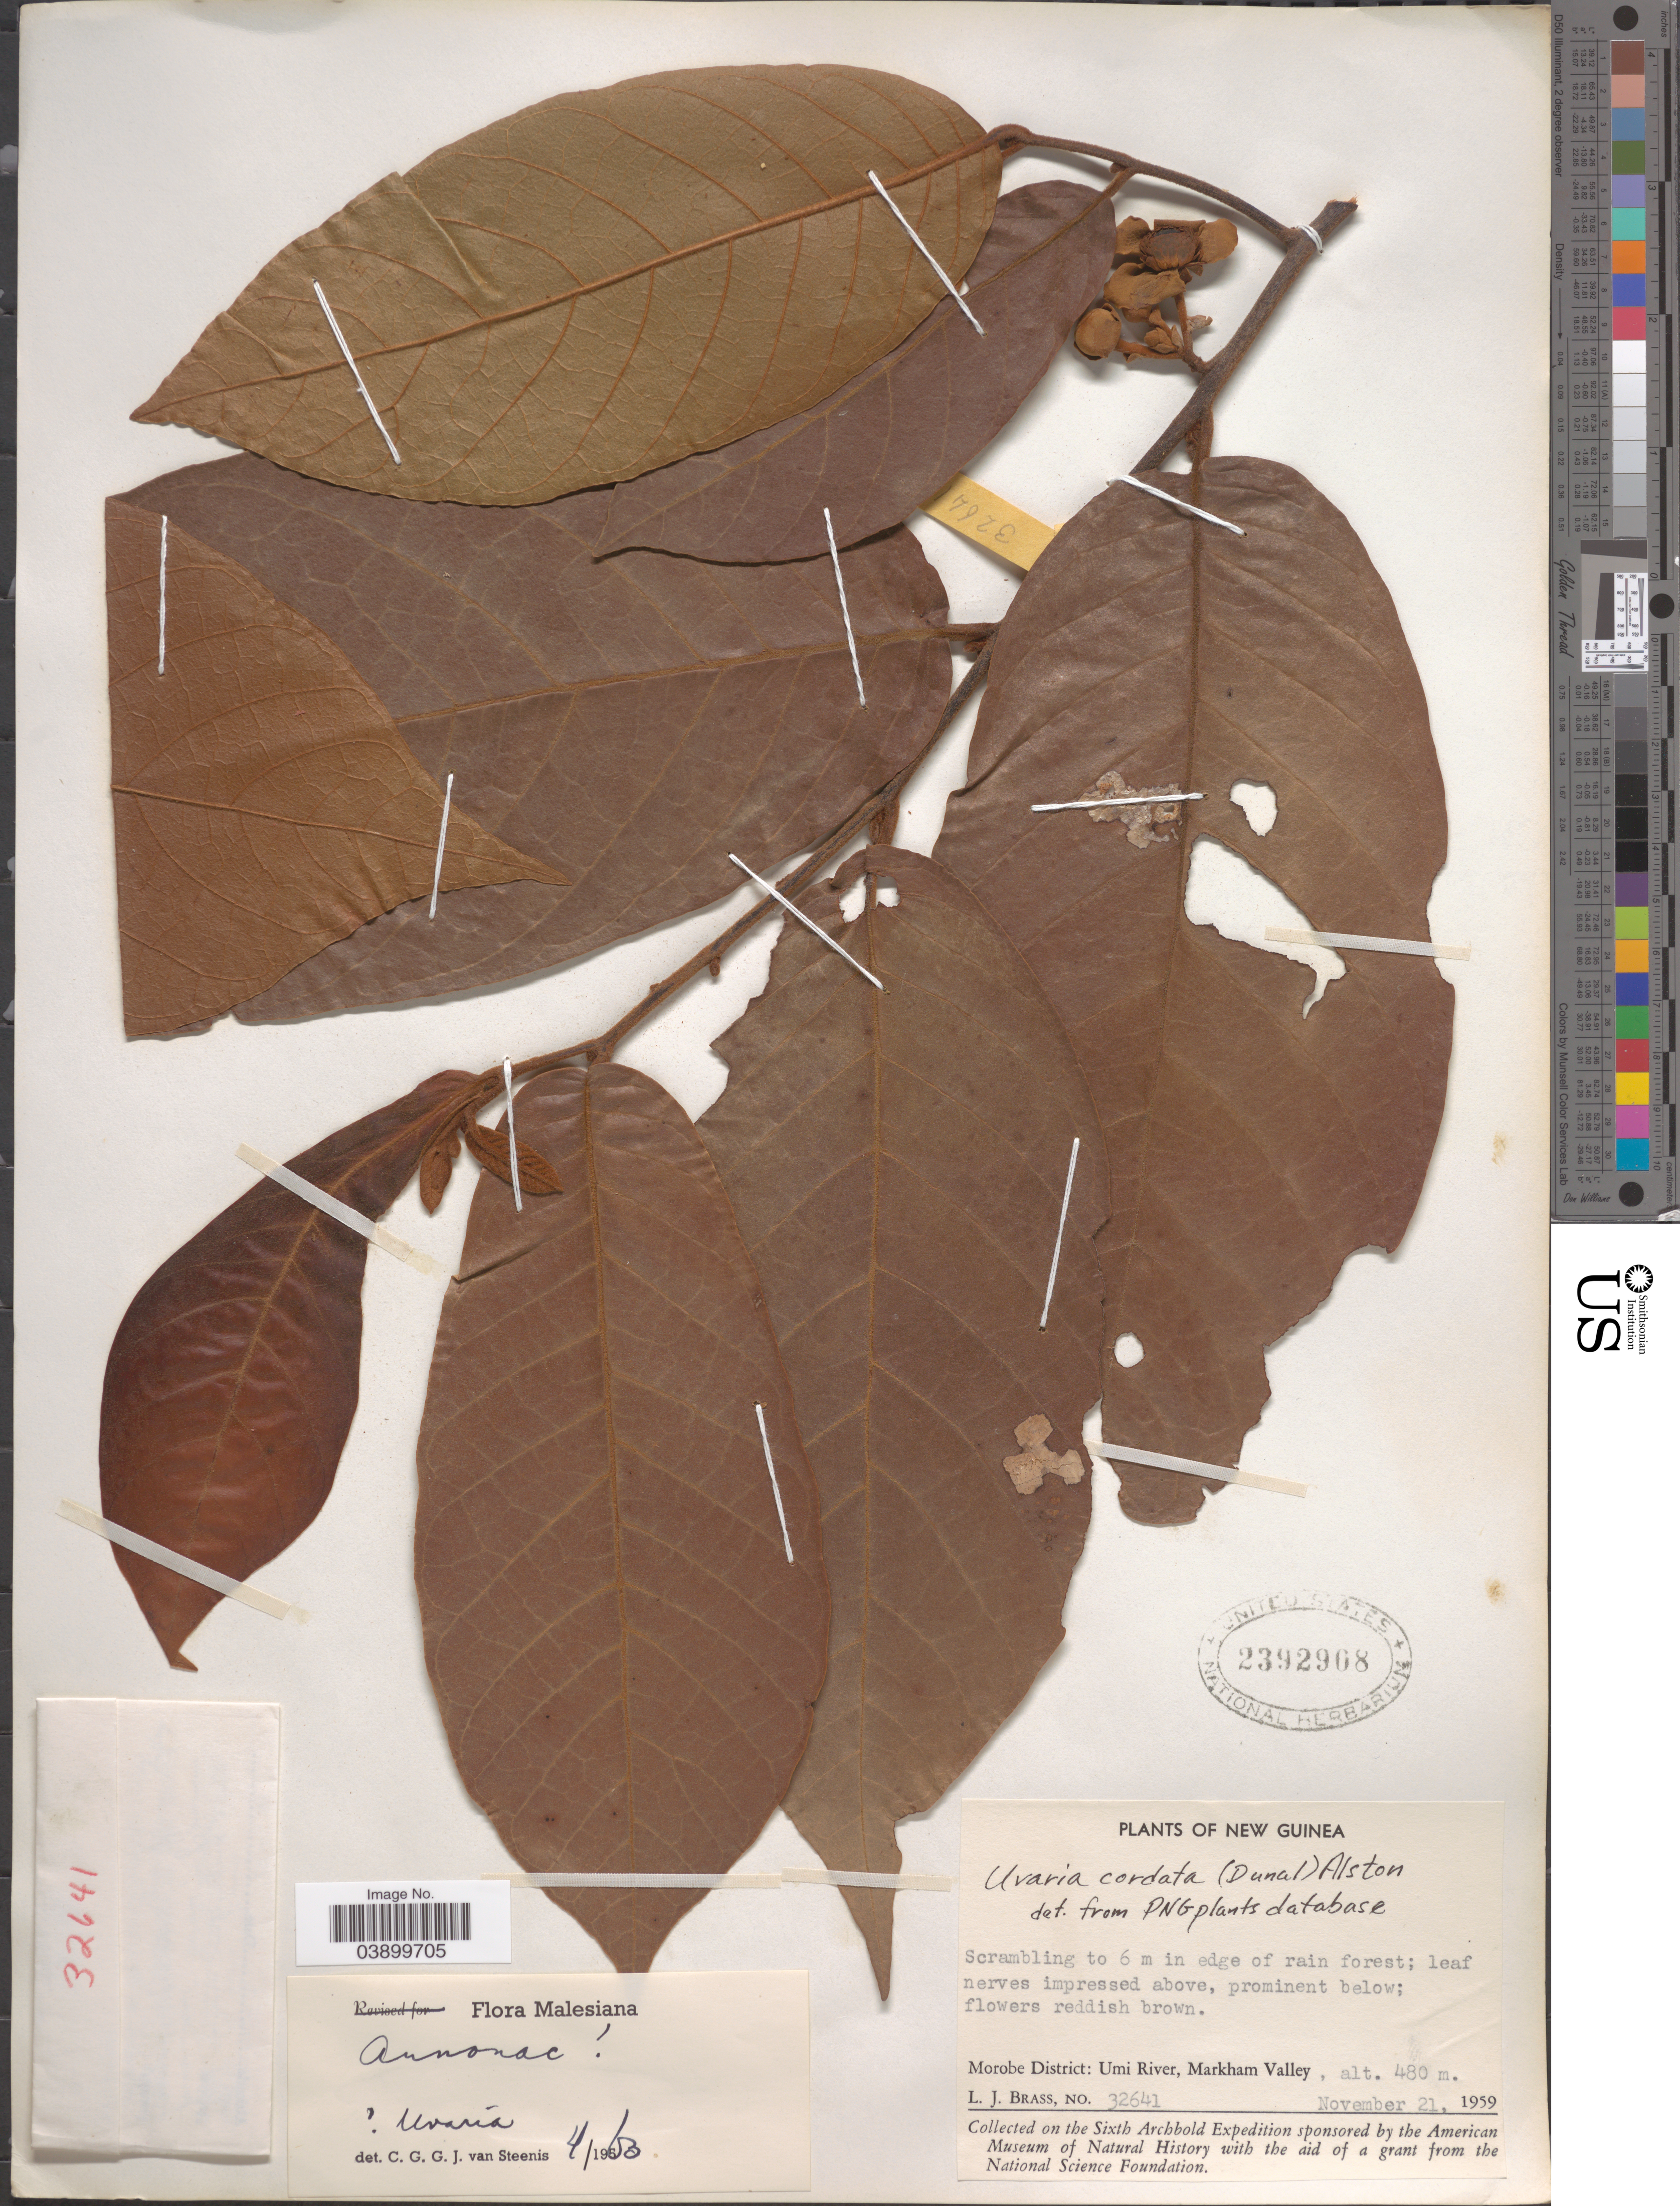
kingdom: Plantae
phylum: Tracheophyta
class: Magnoliopsida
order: Magnoliales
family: Annonaceae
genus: Uvaria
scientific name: Uvaria cordata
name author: (Dunal) Alston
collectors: L. J. Brass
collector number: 32641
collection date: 1959-11-21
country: Papua New Guinea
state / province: Morobe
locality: New Guinea. Morobe District: Umi River, Markham Valley.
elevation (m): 480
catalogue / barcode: US 2392908